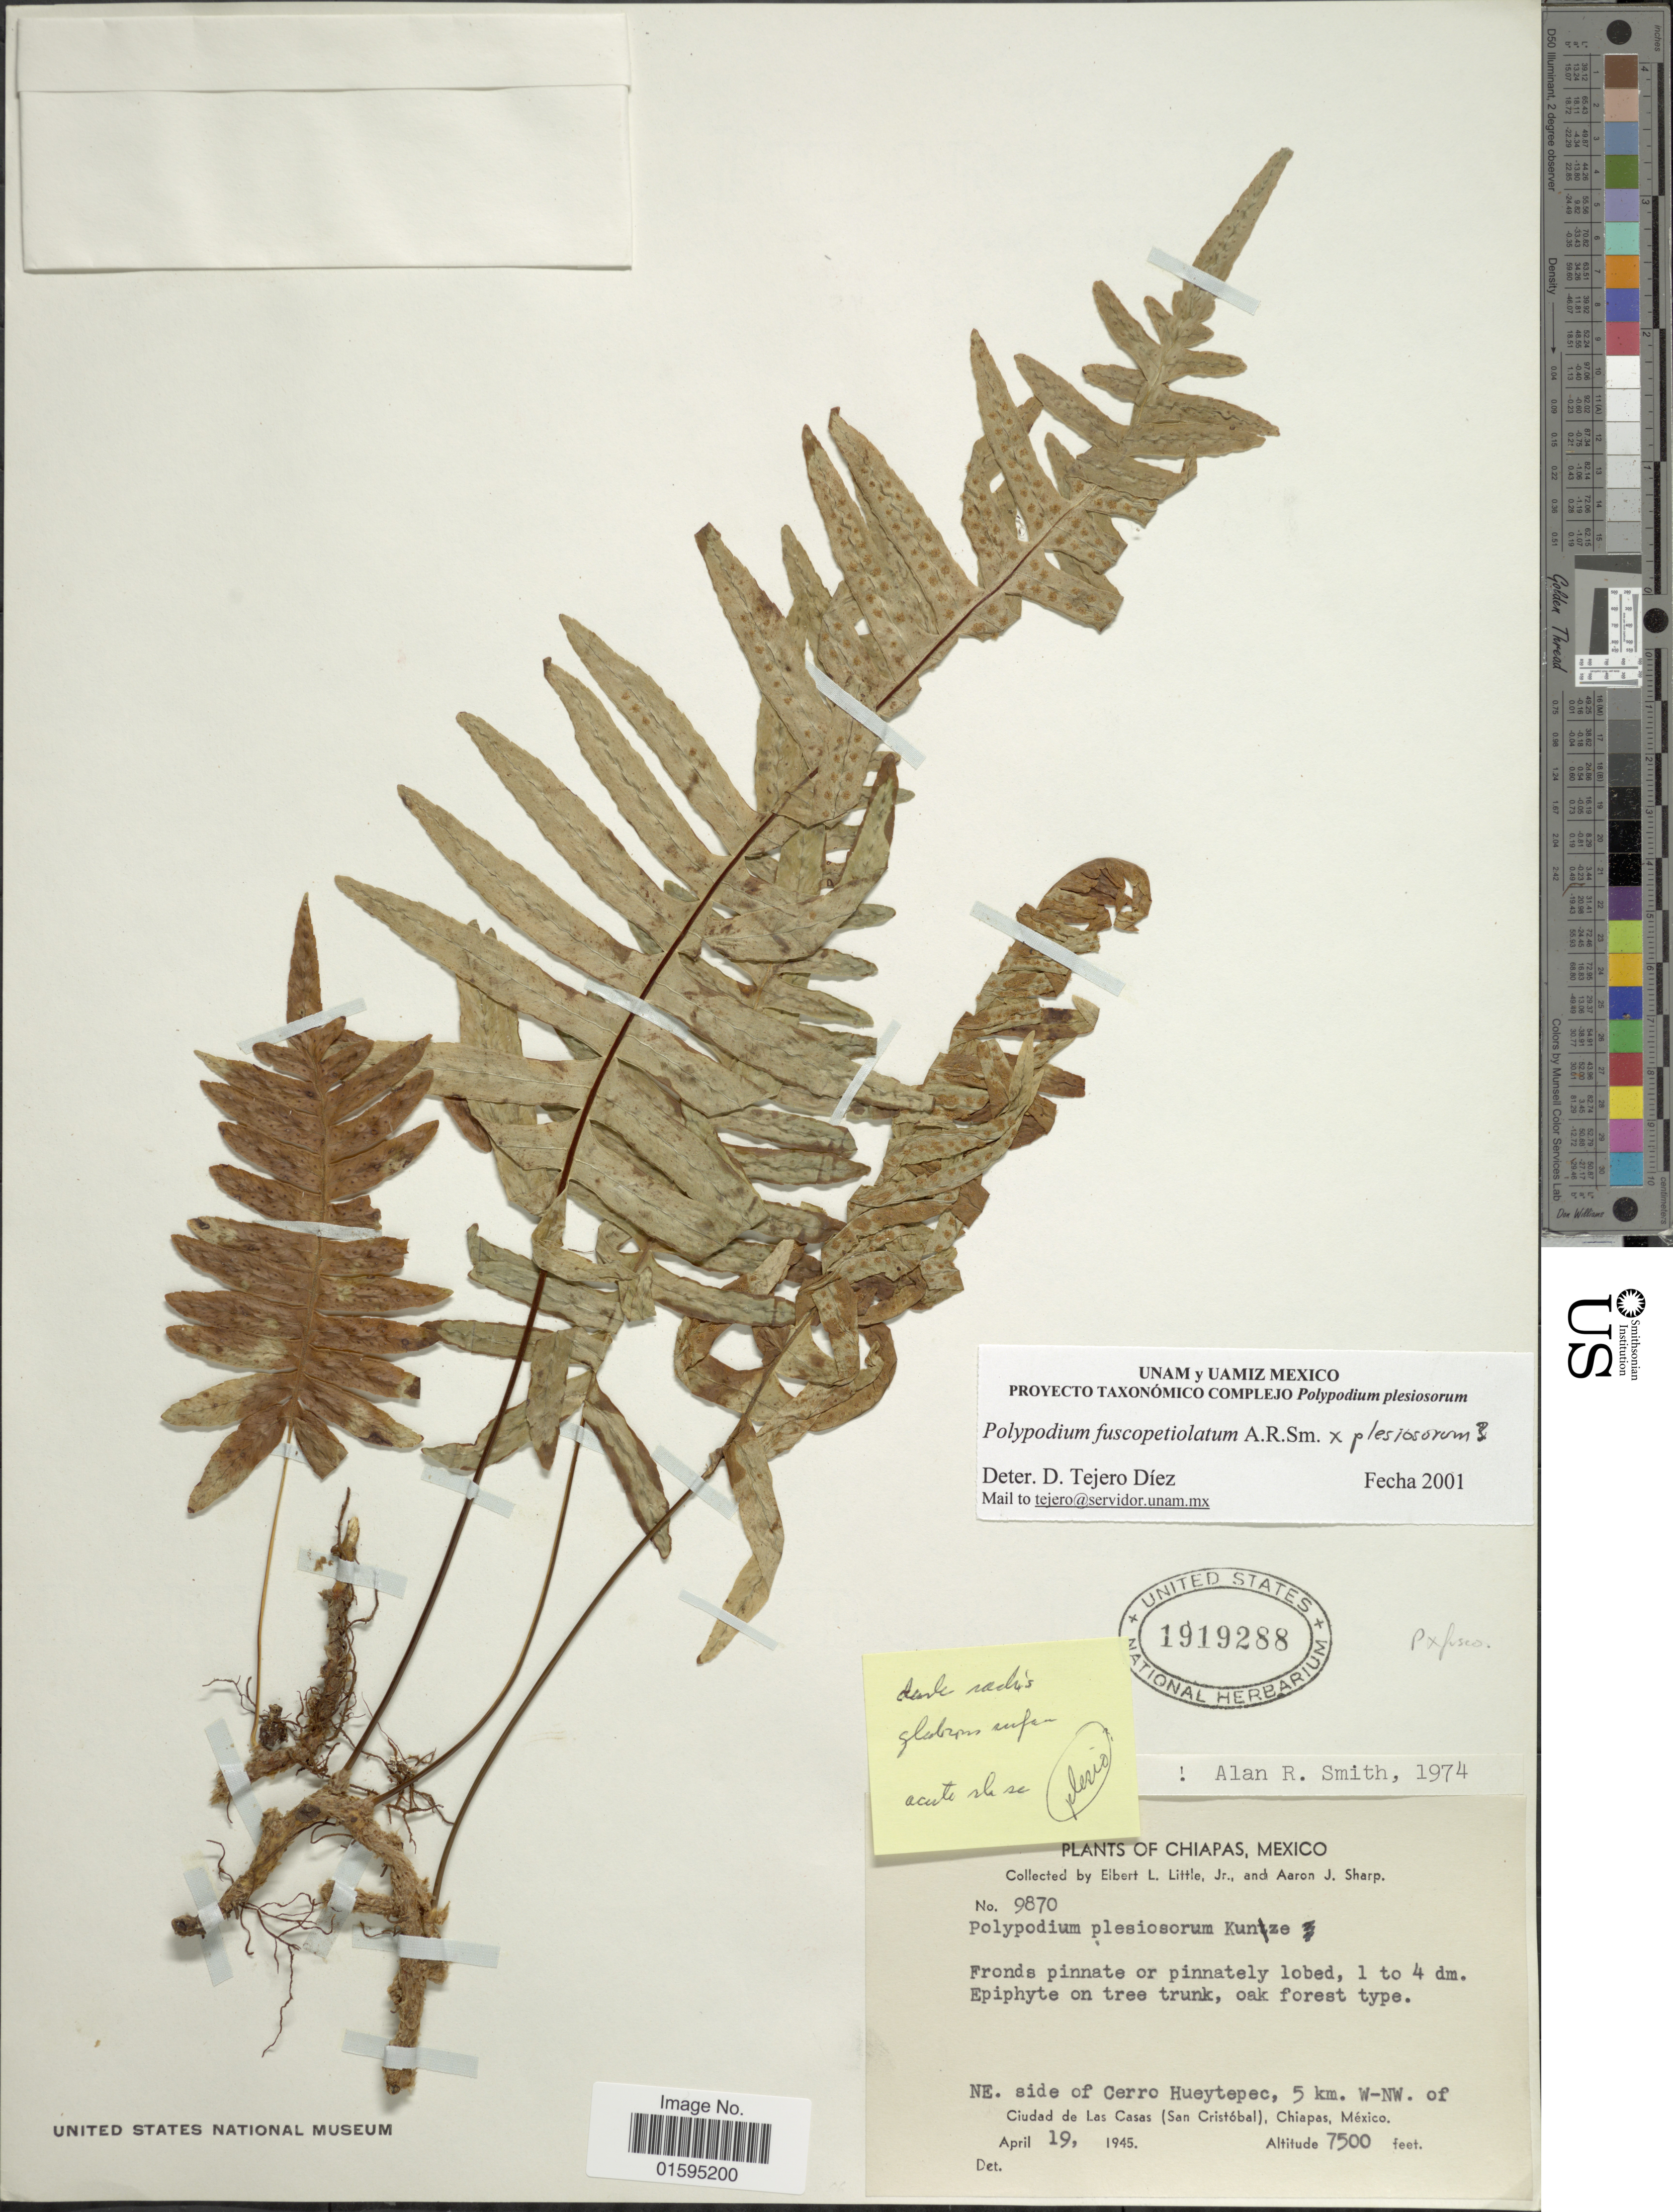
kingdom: Plantae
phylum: Tracheophyta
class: Polypodiopsida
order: Polypodiales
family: Polypodiaceae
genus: Polypodium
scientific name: Polypodium fuscopetiolatum x P. plesiosorum Kunze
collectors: E. L. Little & Mrs A. J. Sharp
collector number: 9870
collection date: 1945-04-19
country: Mexico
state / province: Chiapas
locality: NE. side of Cerro Hueytepec, 5 km. W-NW of Ciudad de Las Casas (San Cristóbal)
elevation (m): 2286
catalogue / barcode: US 1919288